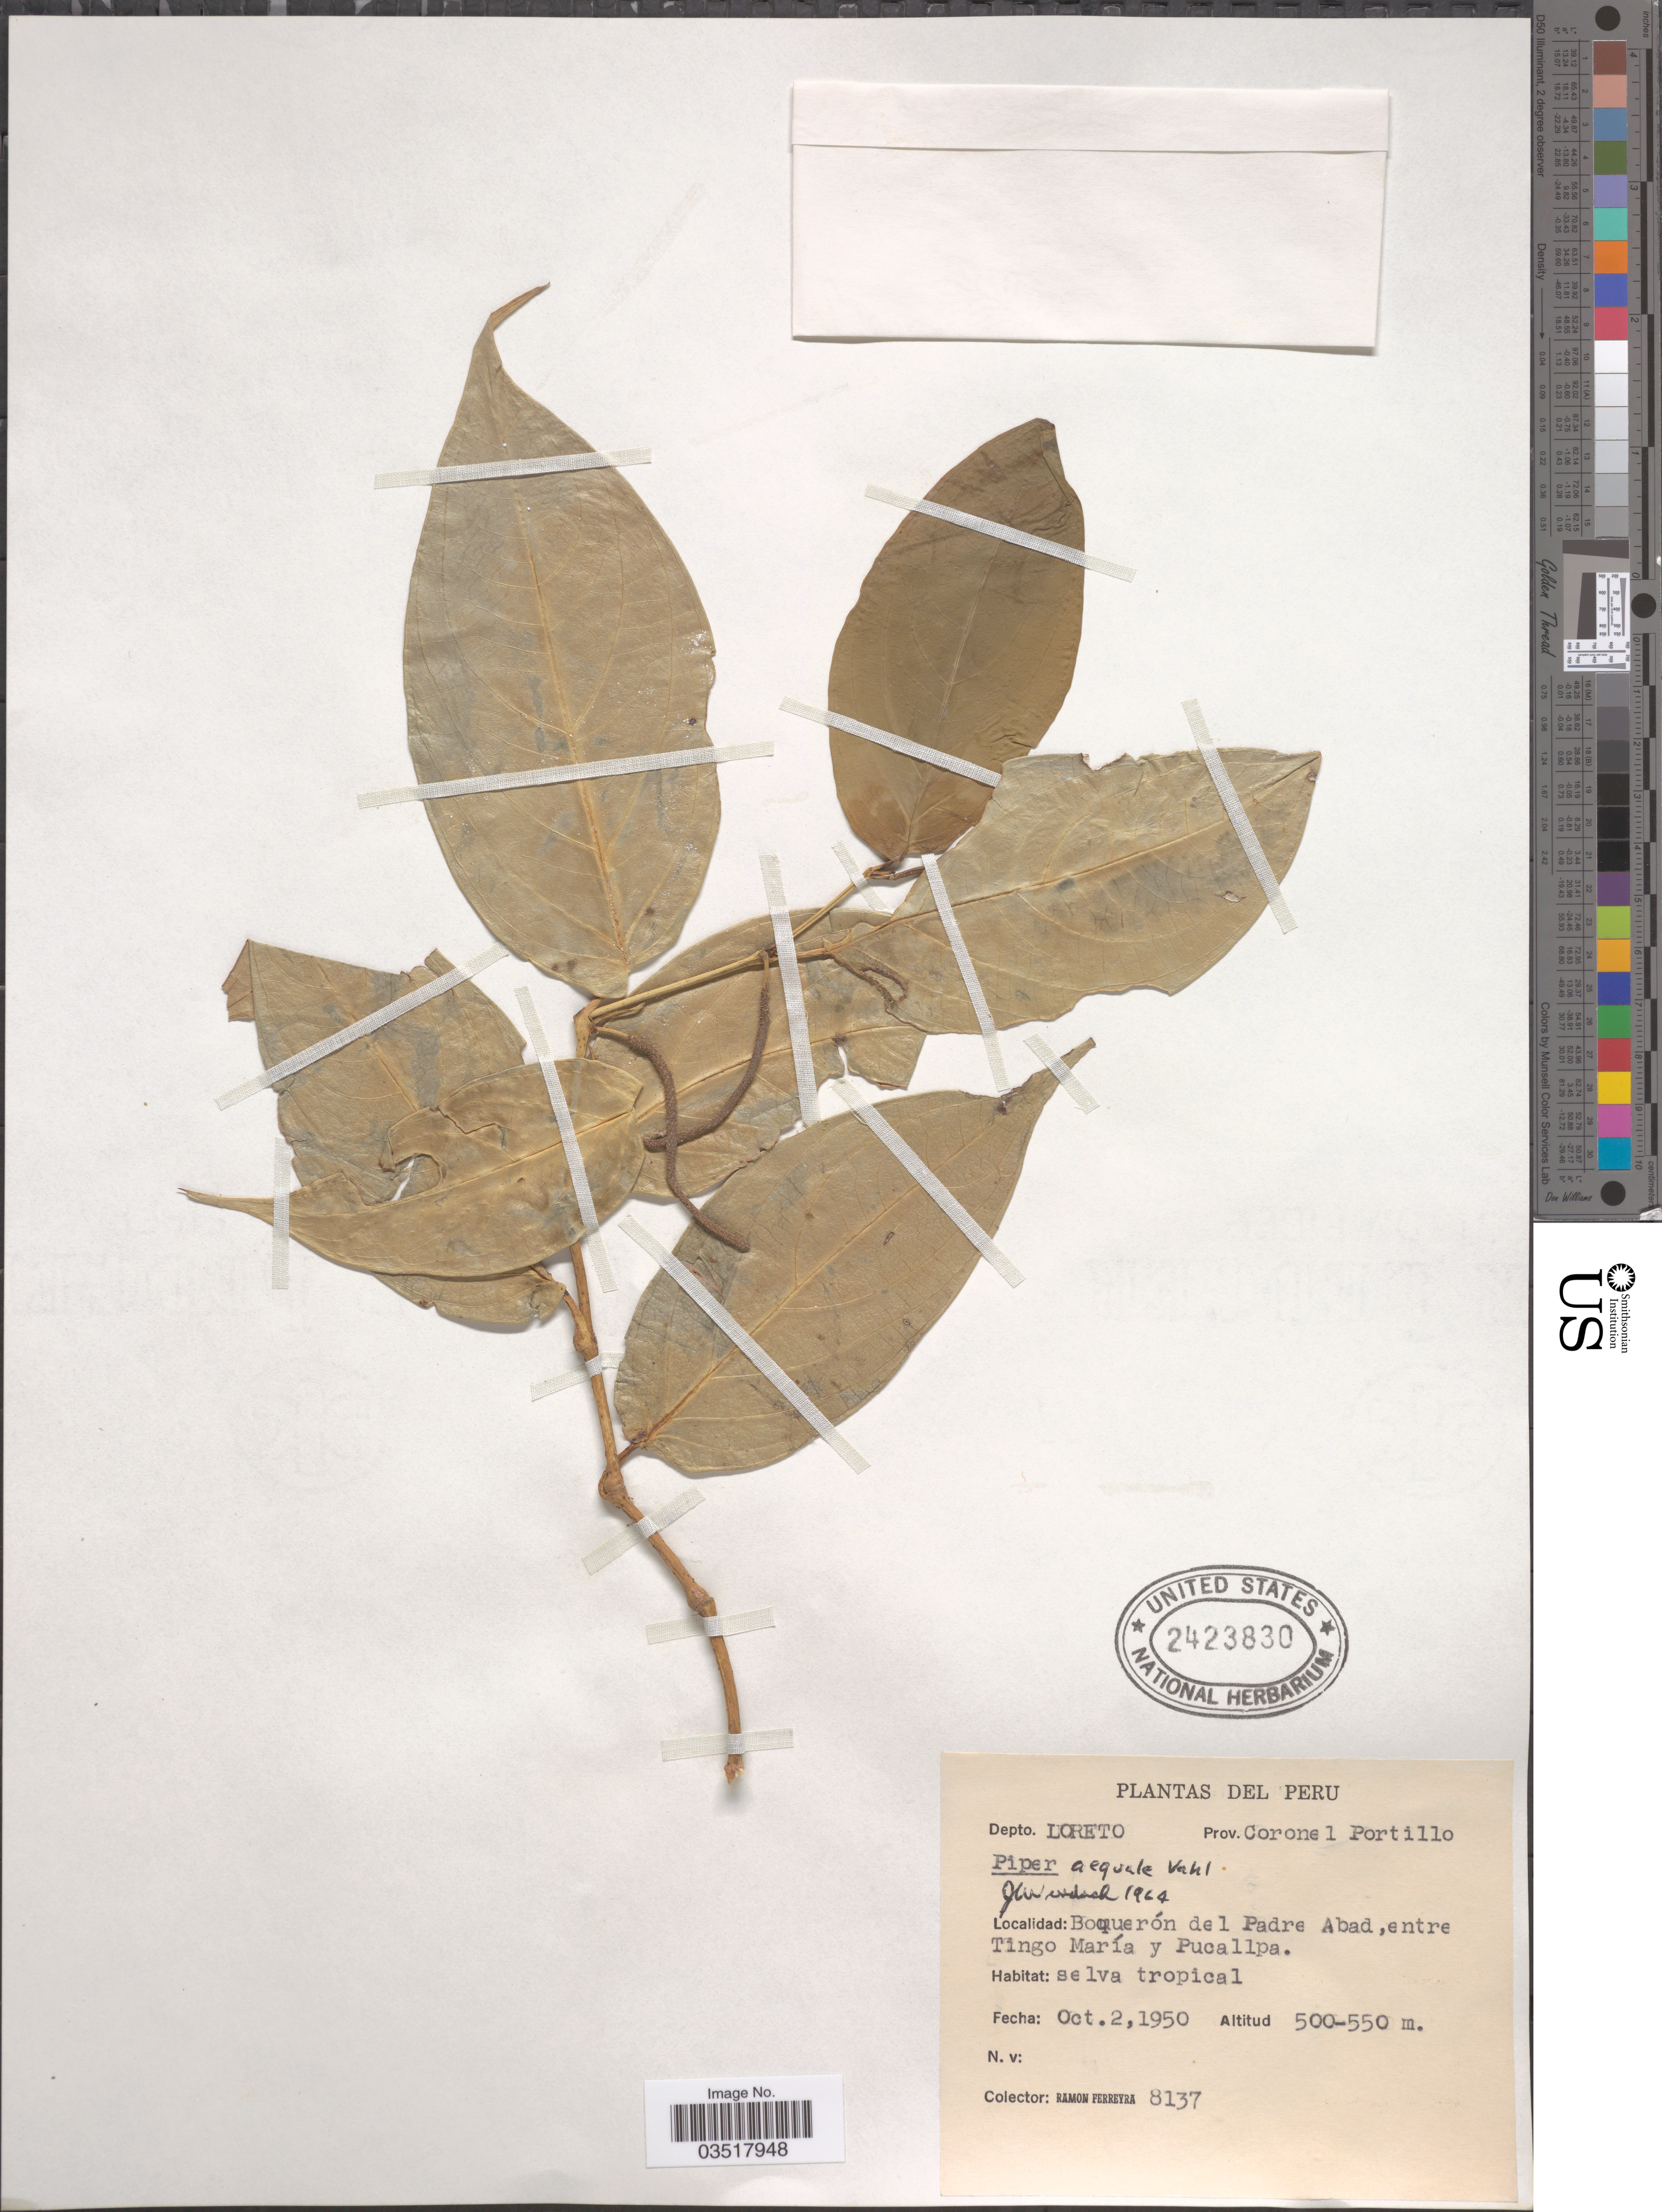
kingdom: Plantae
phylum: Tracheophyta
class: Magnoliopsida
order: Piperales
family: Piperaceae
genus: Piper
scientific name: Piper aequale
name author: Vahl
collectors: R. A. Ferreyra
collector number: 8137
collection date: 1950-10-02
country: Peru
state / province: Loreto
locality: Depto. Loreto. Prov. Coronel Portillo. Boquerón del Padre Abad, entre Tingo María y Pucallpa.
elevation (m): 500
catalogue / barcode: US 2423830